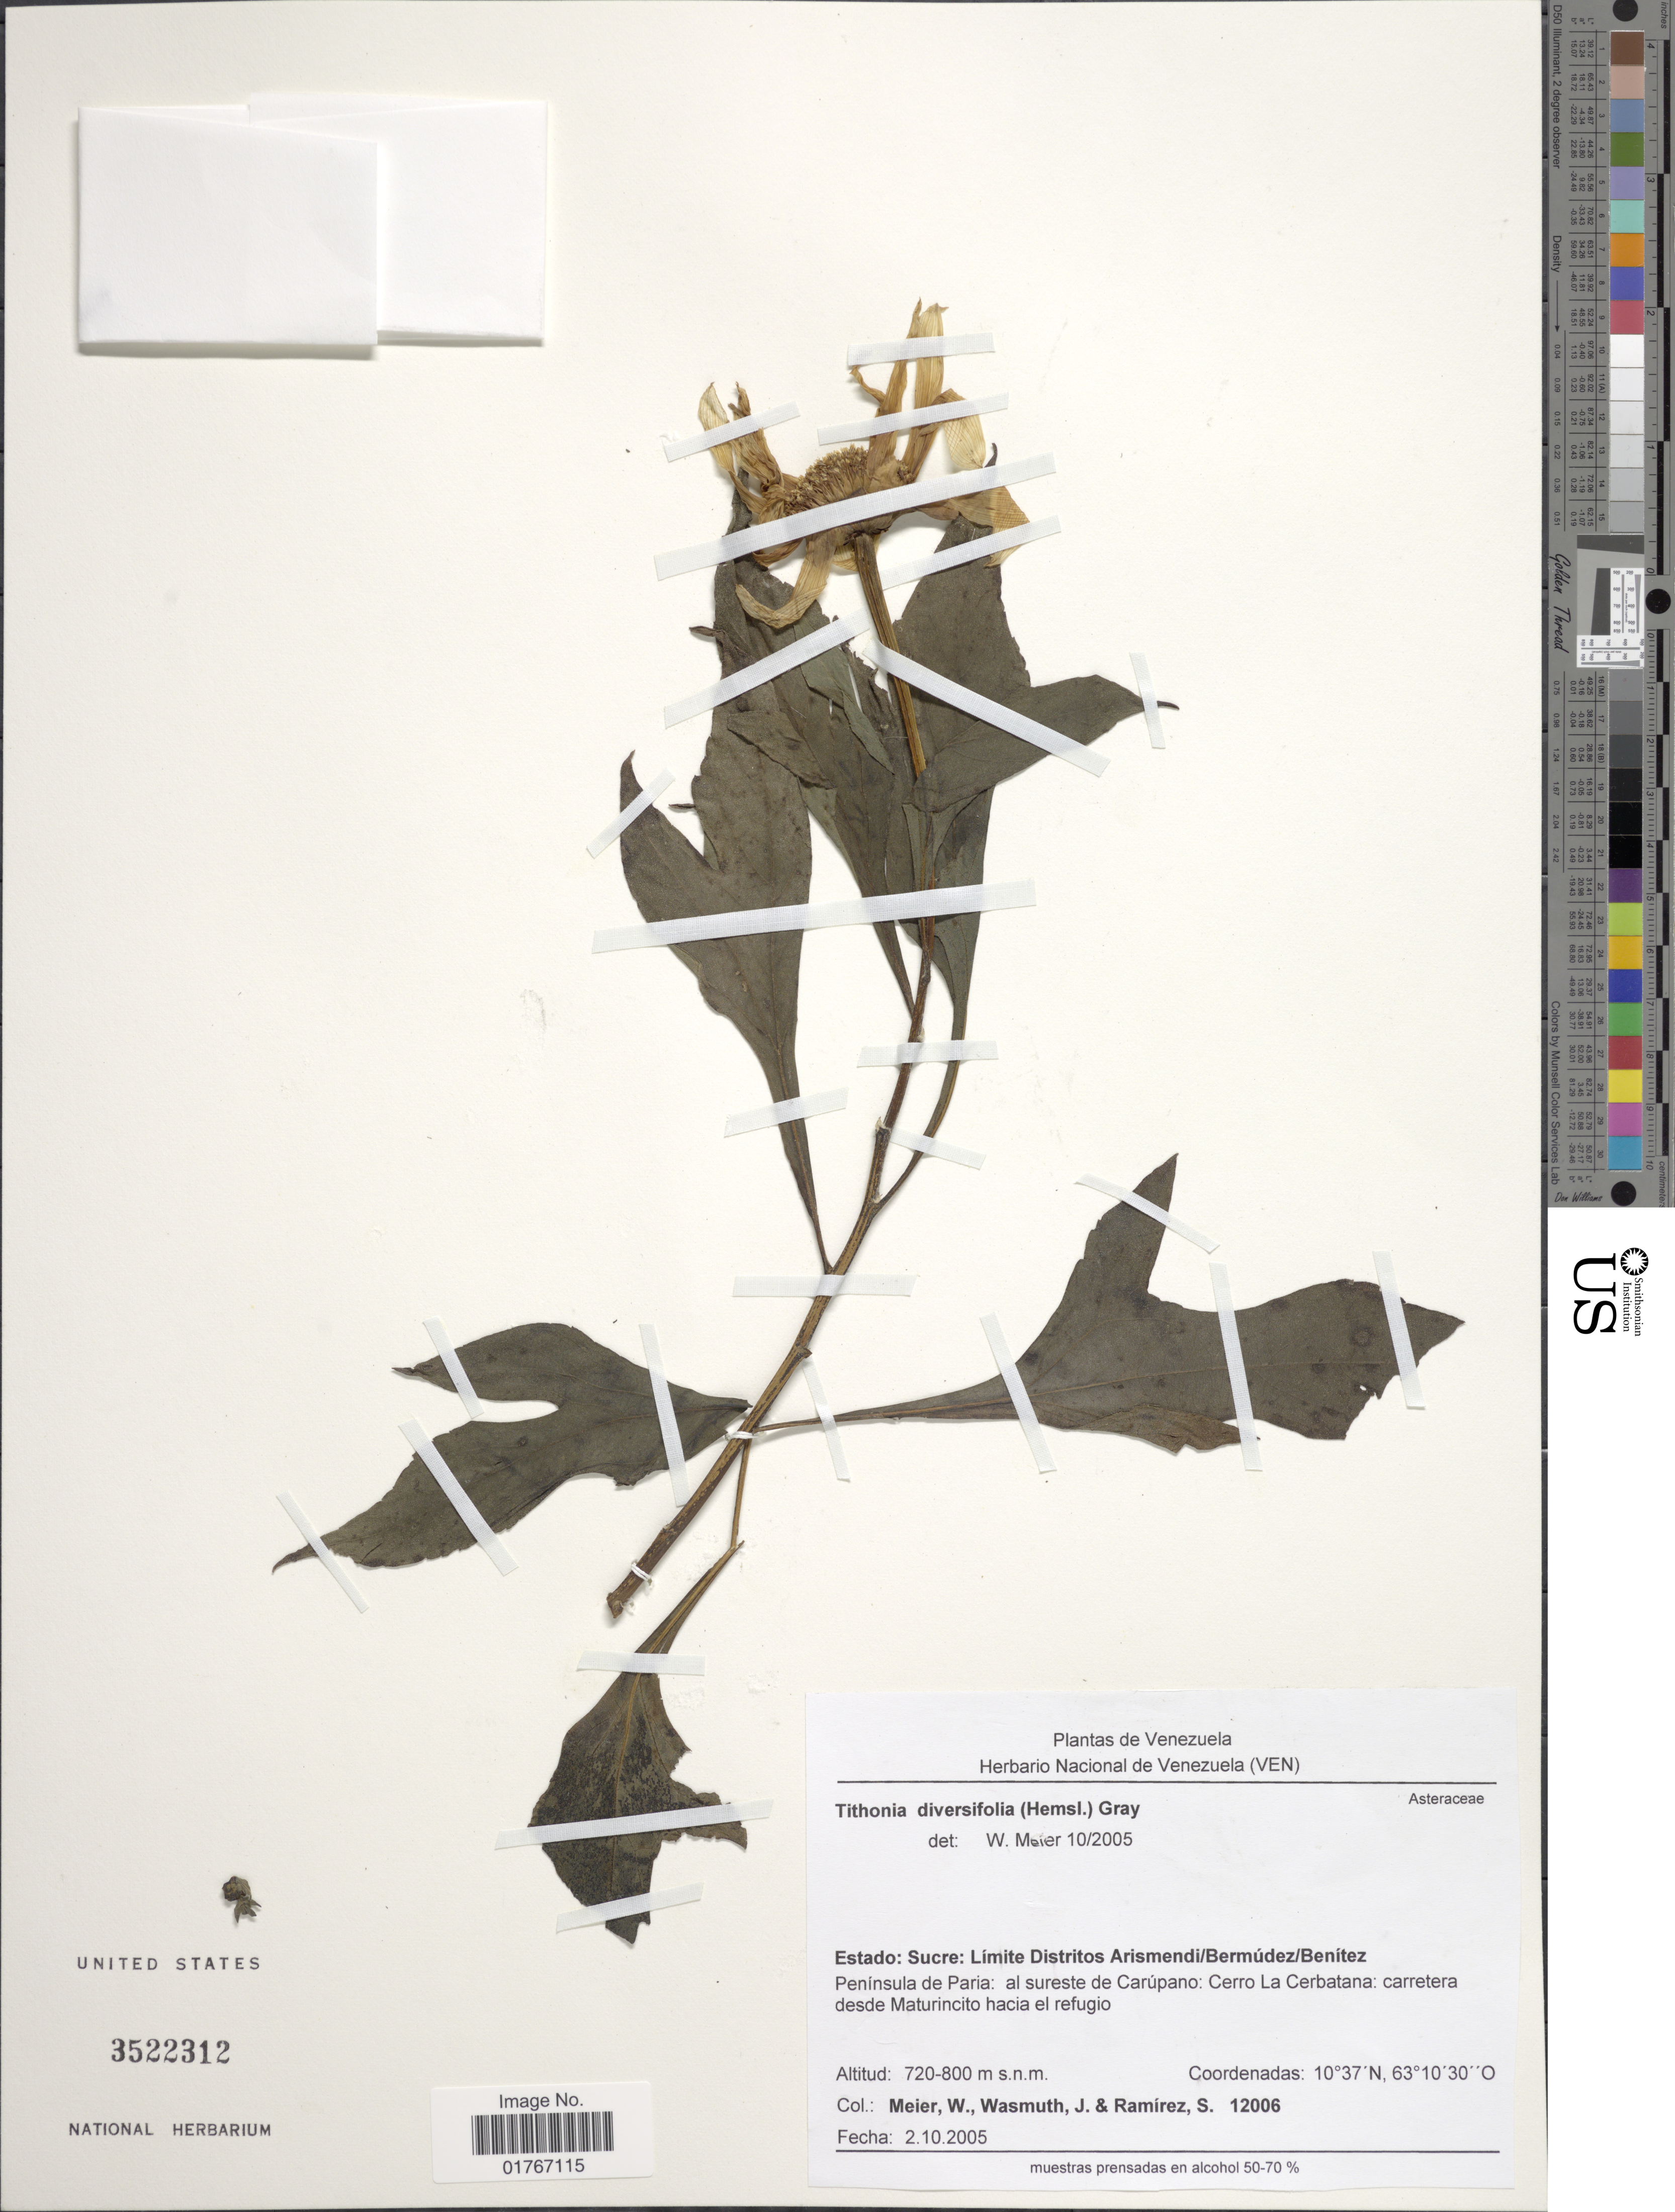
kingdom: Plantae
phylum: Tracheophyta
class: Magnoliopsida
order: Asterales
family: Asteraceae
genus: Tithonia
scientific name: Tithonia diversifolia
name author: (Hemsl.) A. Gray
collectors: W. Meier, J. Wasmuth & S. Ramírez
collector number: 12006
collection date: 2005-10-02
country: Venezuela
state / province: Sucre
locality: Límite Distritos Arismendi/Bermúdez/Benitez, Penísula de Paria: al sureste de Carúpano: Cerro La Cerbatana: carretera desde Maturincito hacia el refugio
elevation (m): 720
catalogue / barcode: US 3522312